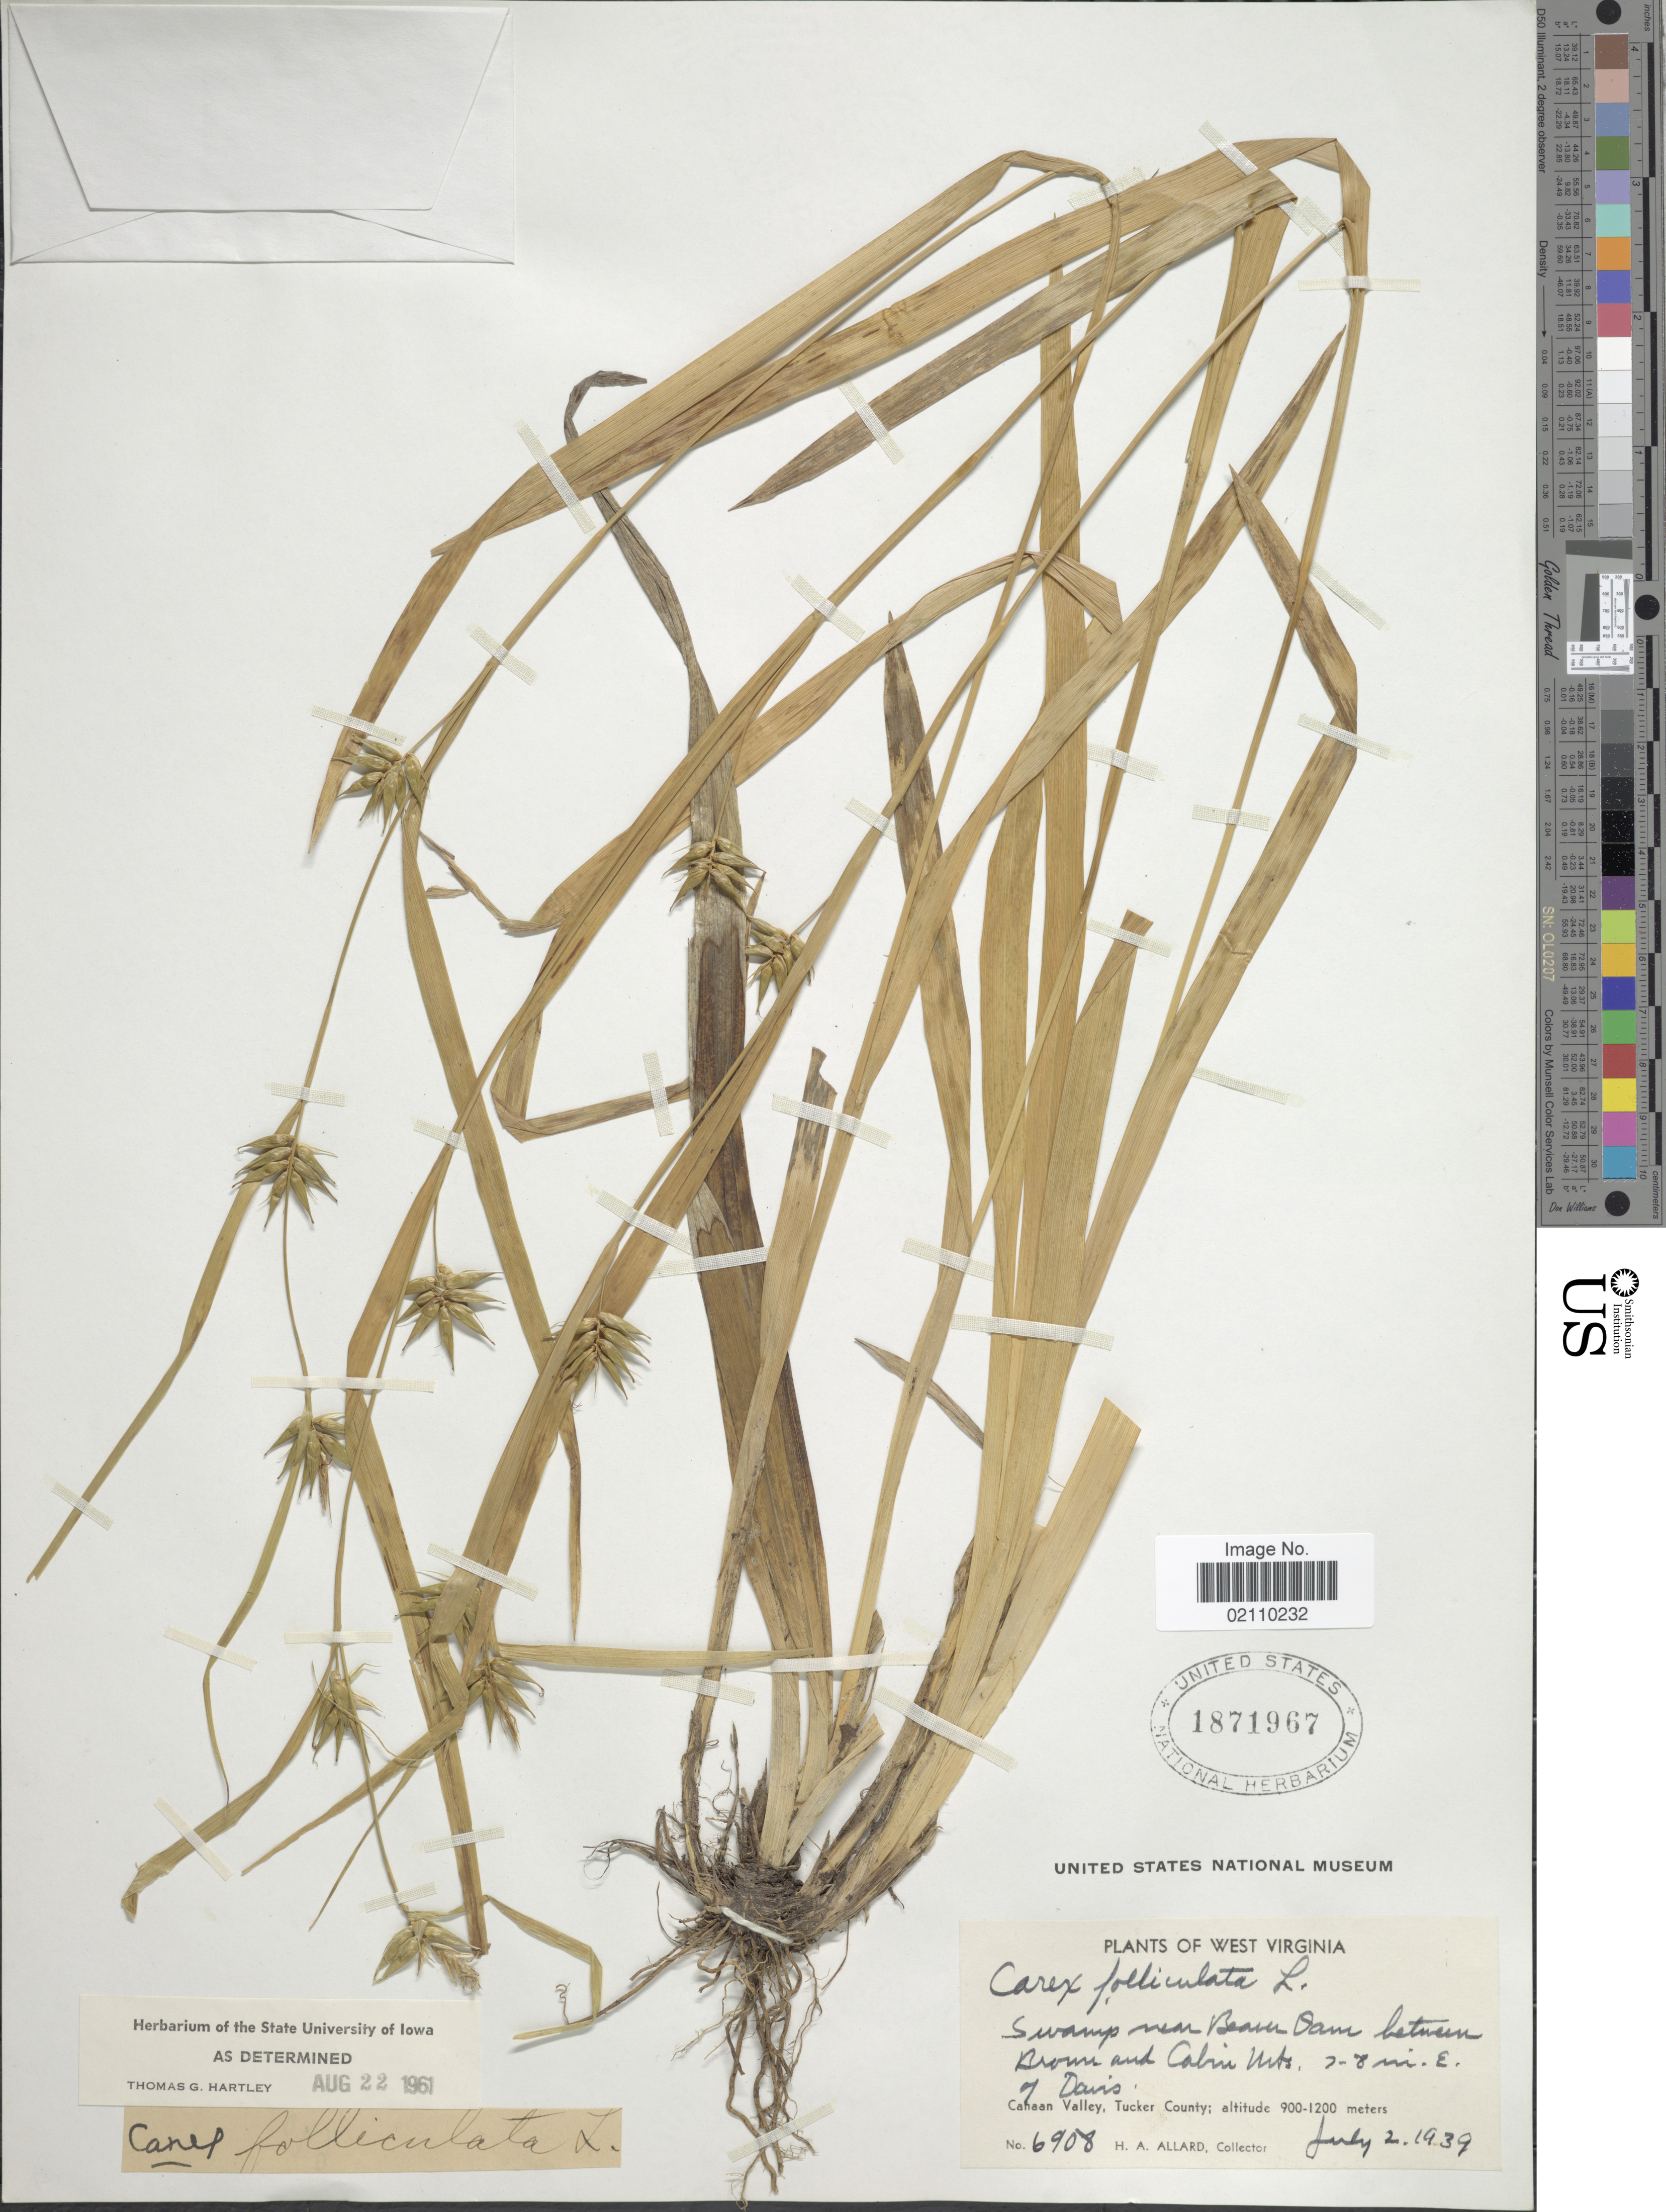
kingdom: Plantae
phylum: Tracheophyta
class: Liliopsida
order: Poales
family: Cyperaceae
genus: Carex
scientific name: Carex folliculata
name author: L.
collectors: H. A. Allard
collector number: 6908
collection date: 1939-07-02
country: United States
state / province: West Virginia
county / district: Tucker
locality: Swamps near Beaver Dam between Brown and Cabin Mts. 7-8 mi. E. of Davis, Canaan Valley, Tucker County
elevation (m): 900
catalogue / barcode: US 1871967